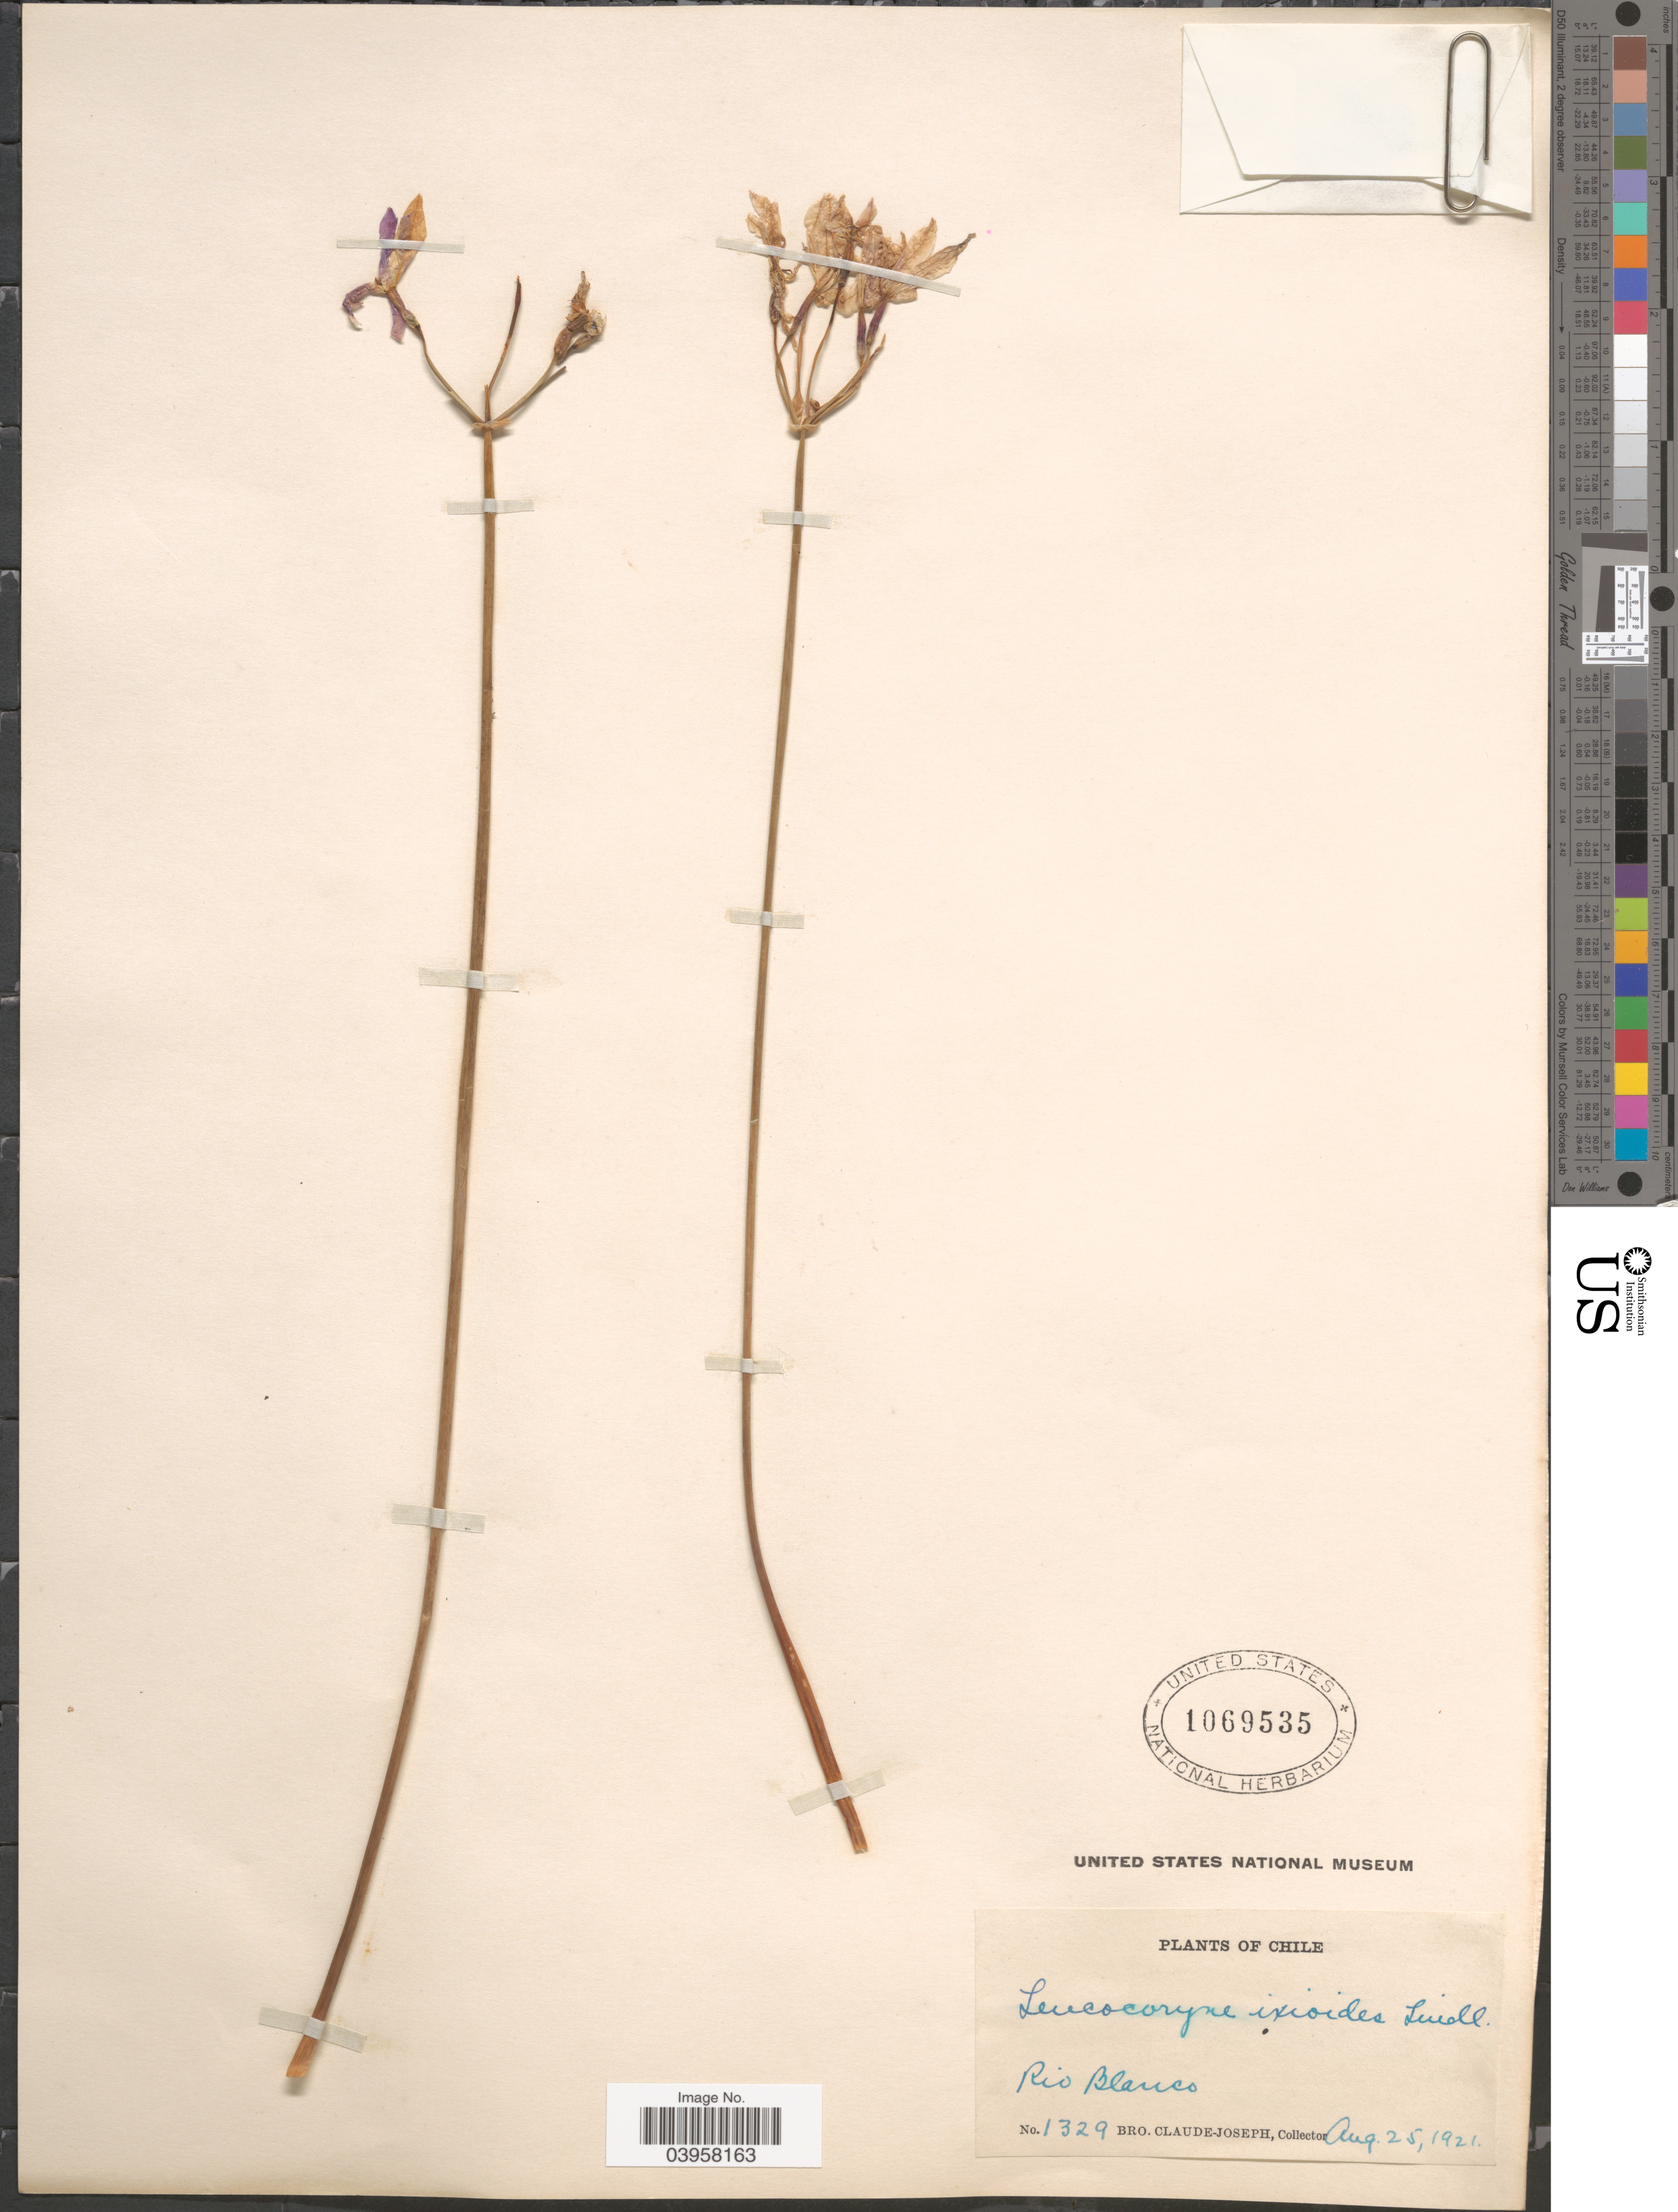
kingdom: Plantae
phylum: Tracheophyta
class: Liliopsida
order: Asparagales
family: Amaryllidaceae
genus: Leucocoryne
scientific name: Leucocoryne ixioides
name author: Lindl.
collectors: Bro. Claude-Joseph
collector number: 1329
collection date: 1921-08-25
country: Chile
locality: Rio Blanco.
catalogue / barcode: US 1069535